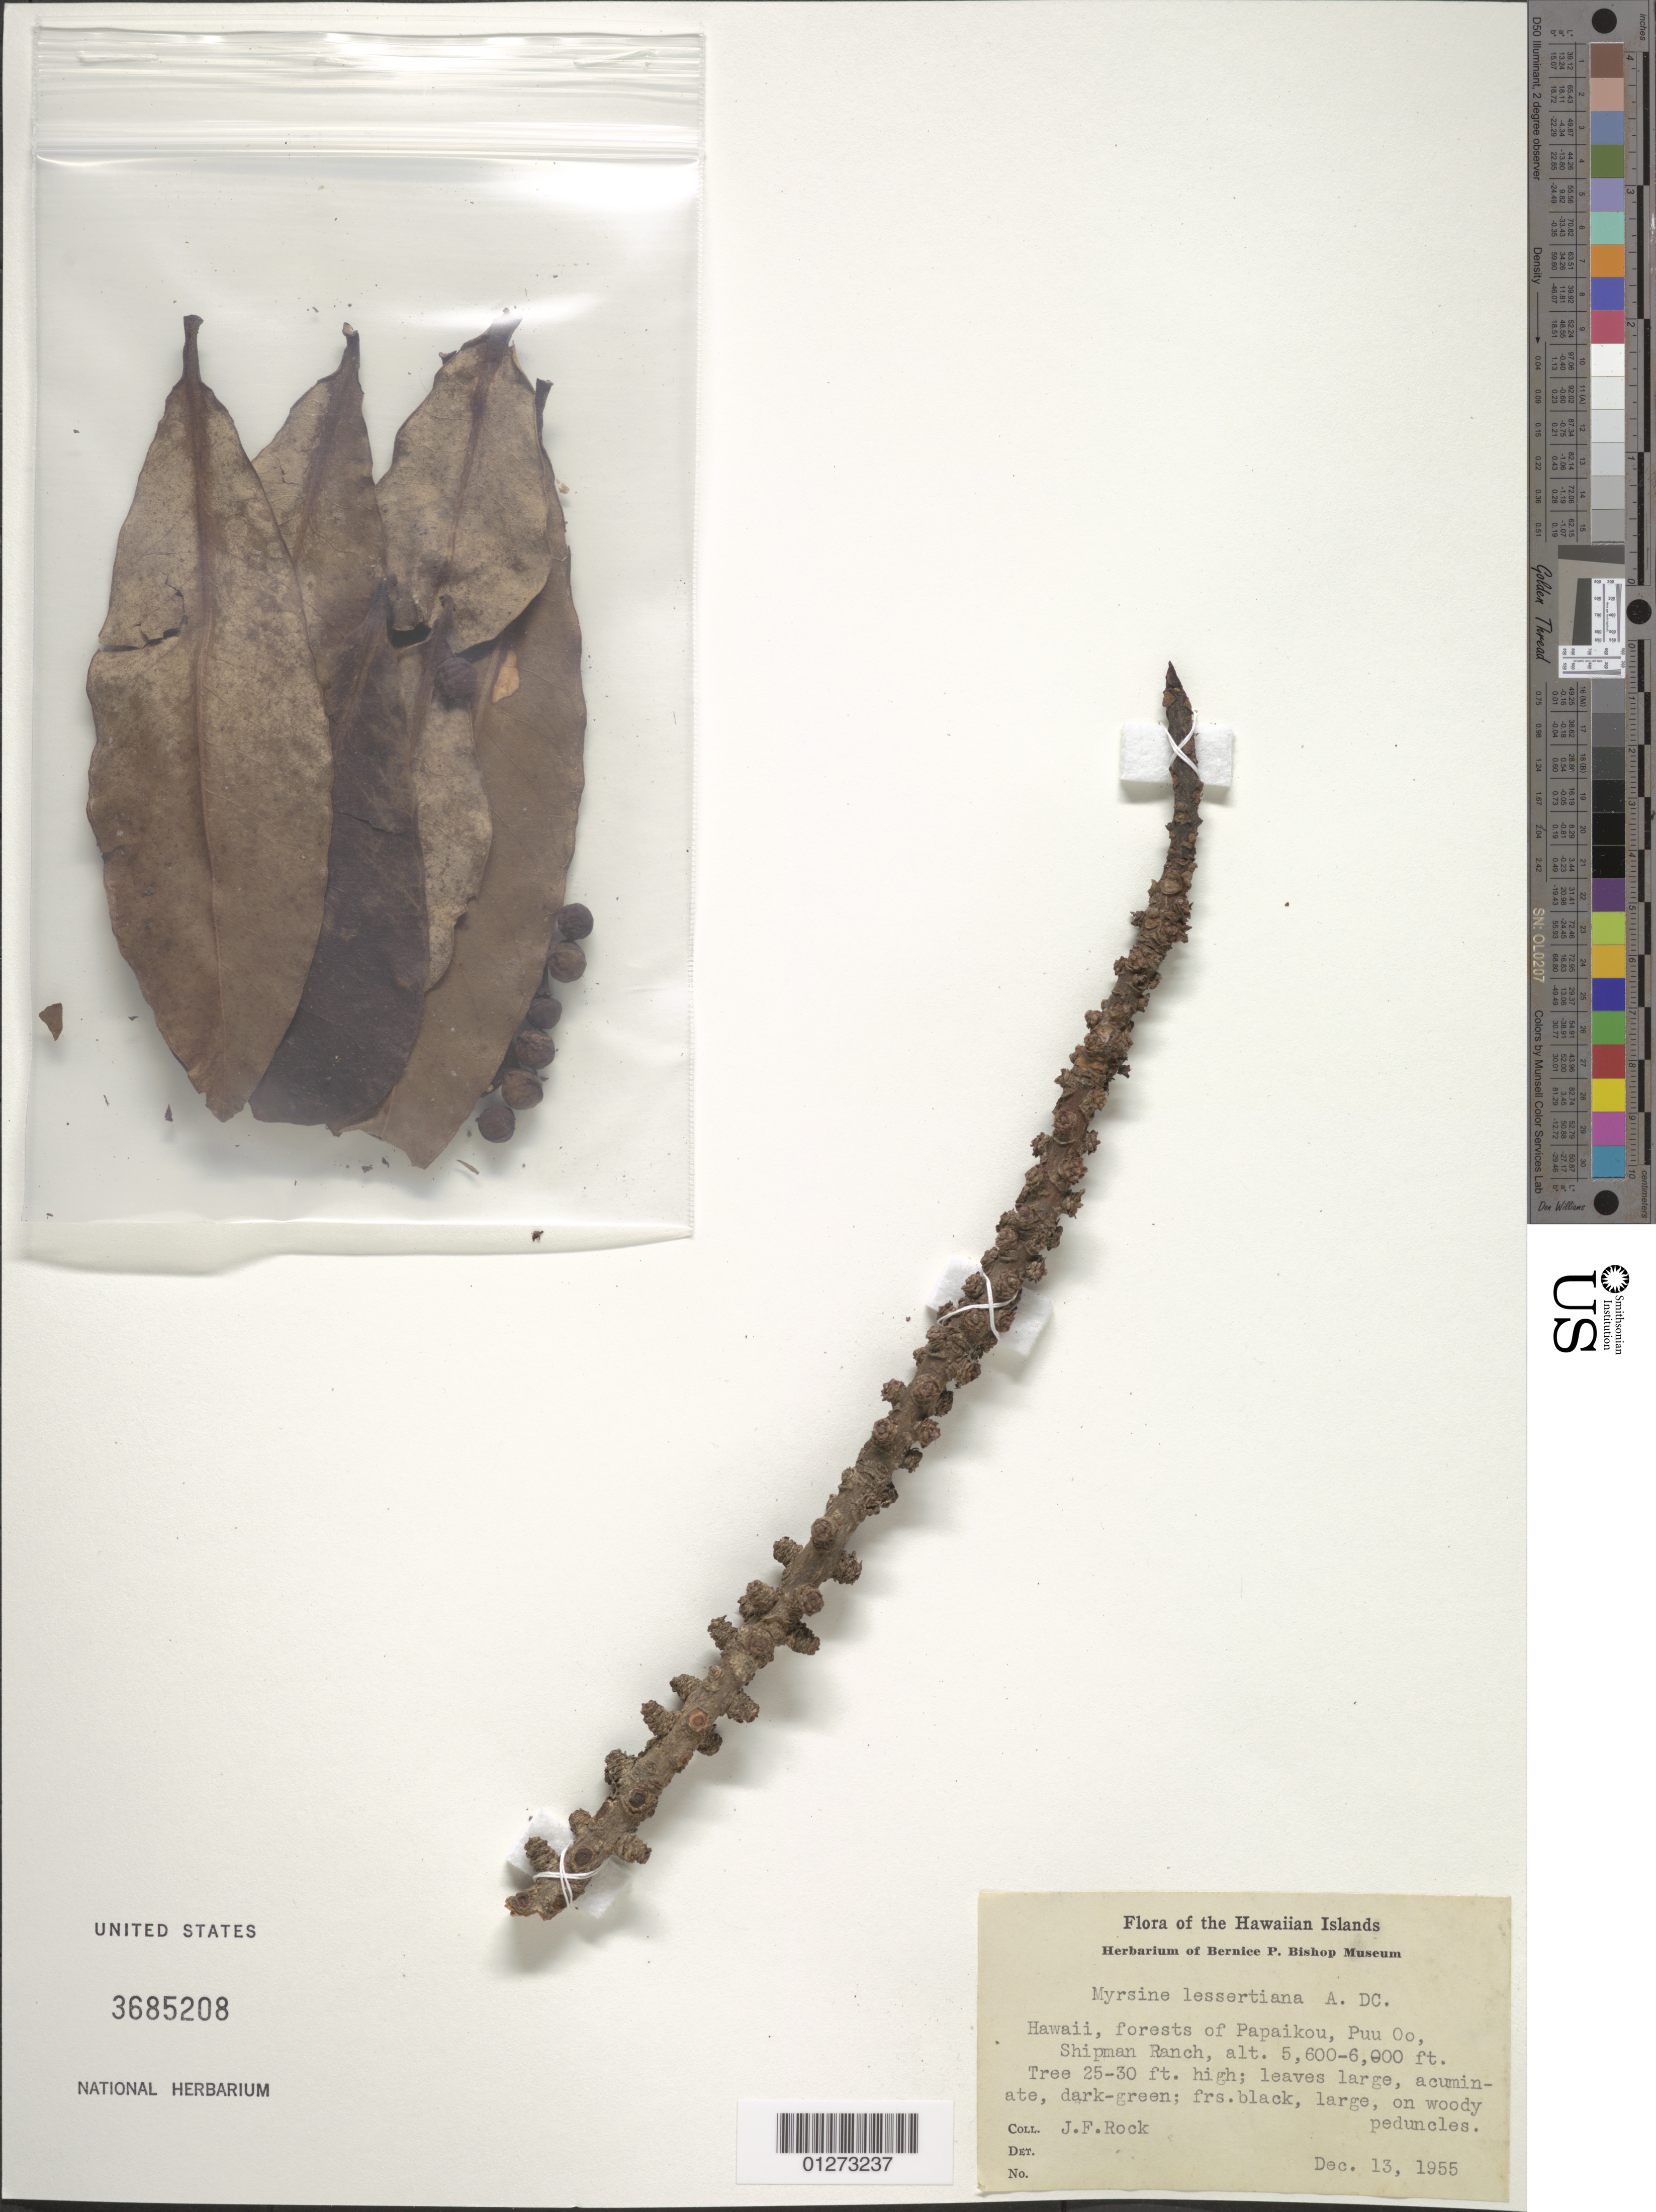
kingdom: Plantae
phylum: Tracheophyta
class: Magnoliopsida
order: Ericales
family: Primulaceae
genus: Myrsine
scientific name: Myrsine lessertiana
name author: A. DC.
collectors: J. F. Rock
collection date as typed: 13 Dec 1955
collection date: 1955-12-13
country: United States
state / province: Hawaii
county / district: Hawaii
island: Hawaii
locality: Forests of Papaikou, Pu'u Oo, Shipman Ranch.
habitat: Forest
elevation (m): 1707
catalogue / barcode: US 3685208